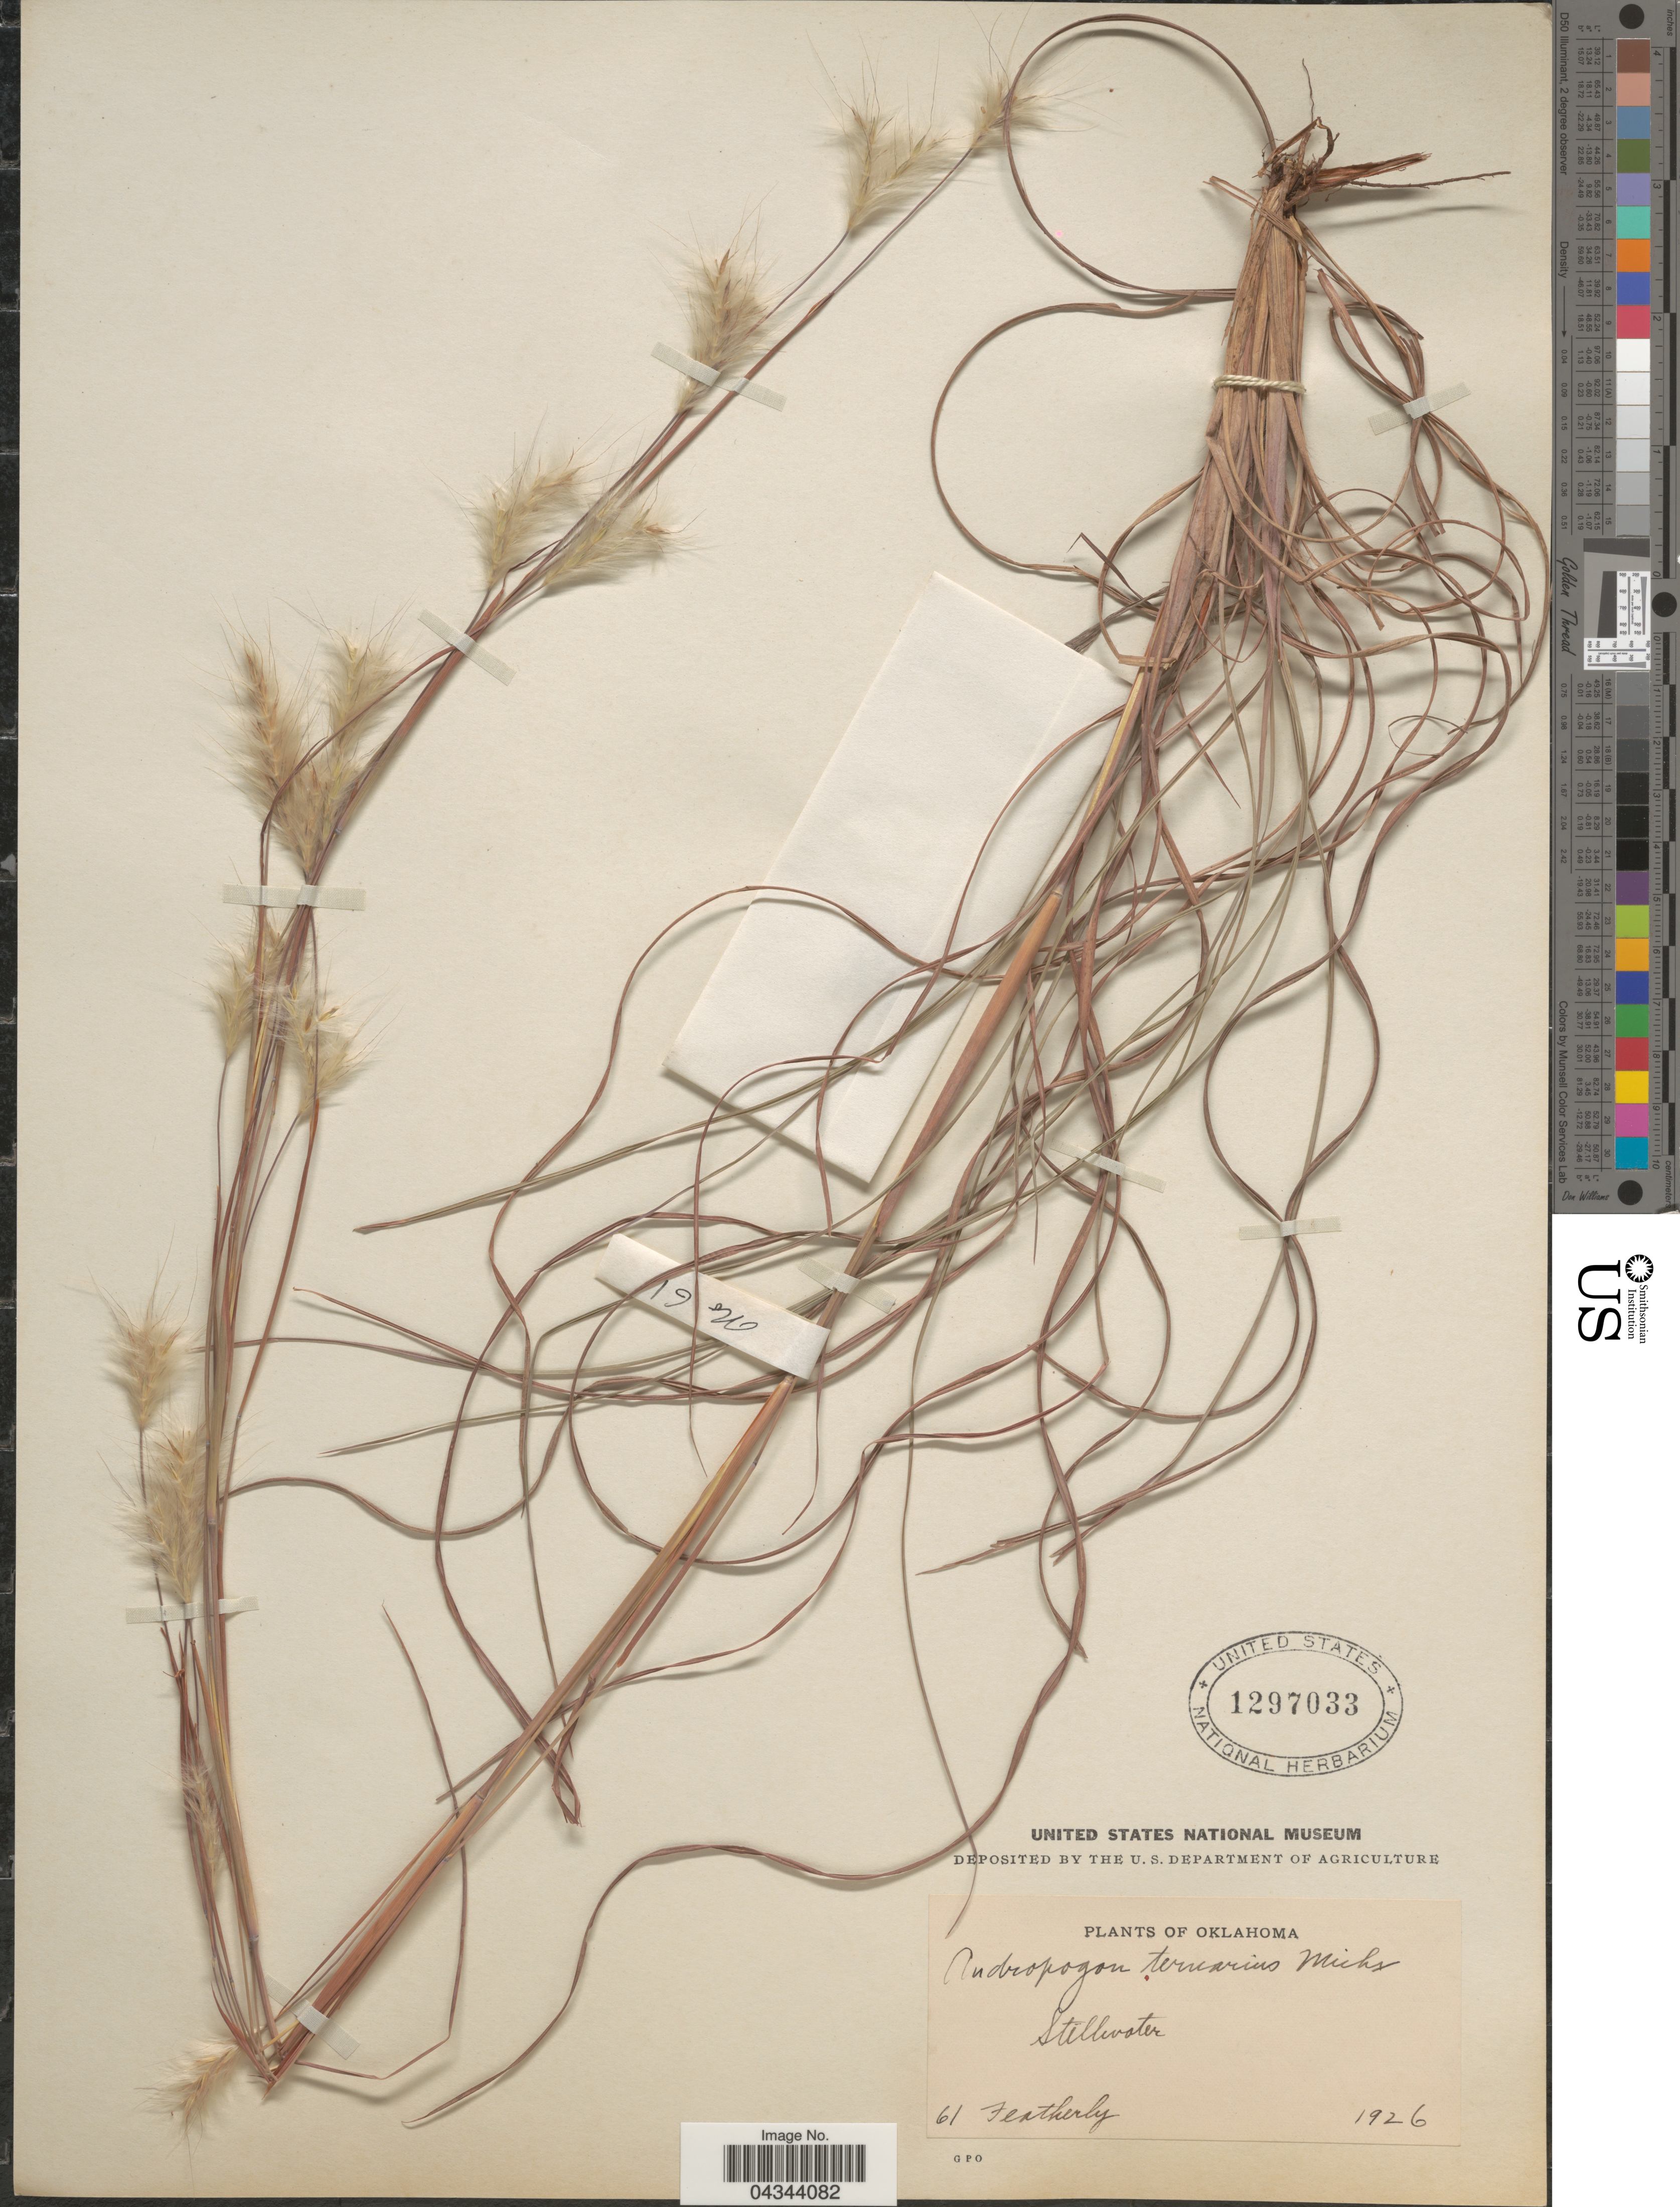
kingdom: Plantae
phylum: Tracheophyta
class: Liliopsida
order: Poales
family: Poaceae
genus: Andropogon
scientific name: Andropogon ternarius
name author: Michx.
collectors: Featherly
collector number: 61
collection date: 1926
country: United States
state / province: Oklahoma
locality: Stillwater.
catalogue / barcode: US 1297033